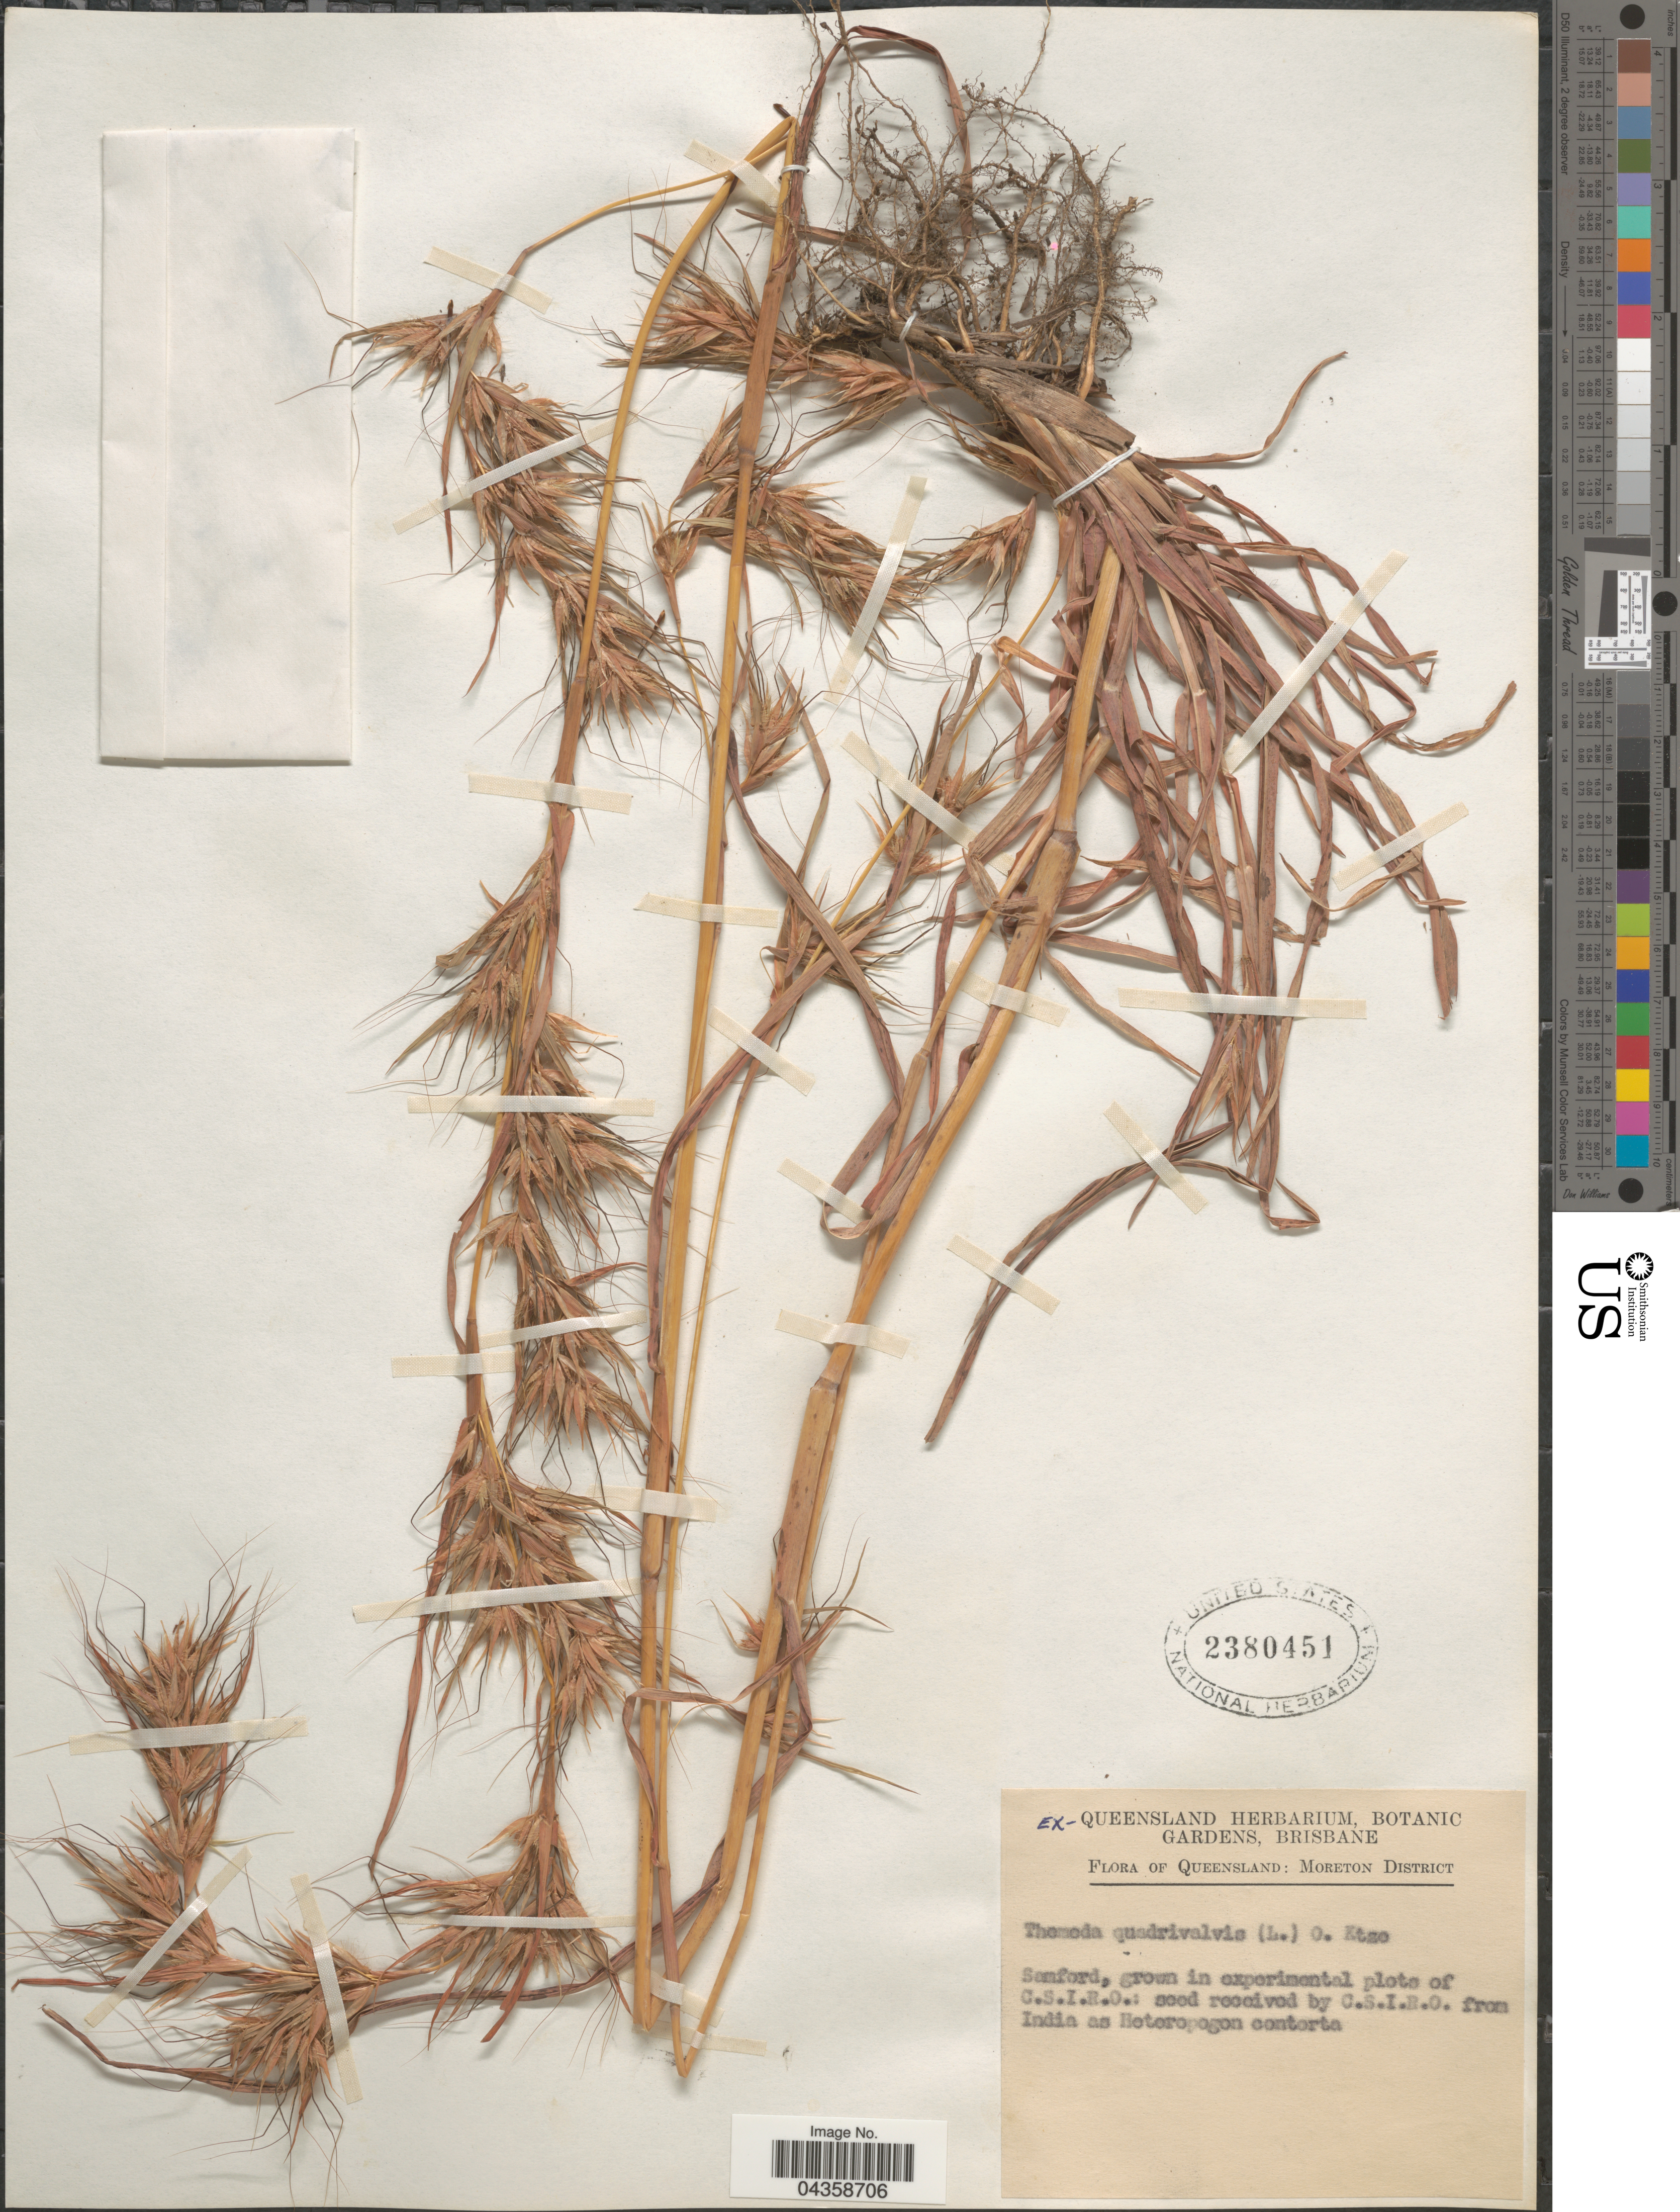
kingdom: Plantae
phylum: Tracheophyta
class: Liliopsida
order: Poales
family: Poaceae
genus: Themeda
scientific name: Themeda triandra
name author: Forssk.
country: Australia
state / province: Queensland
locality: Moreton District. Samford, grown in experimental plots of C.S.I.R.O.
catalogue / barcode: US 2380451